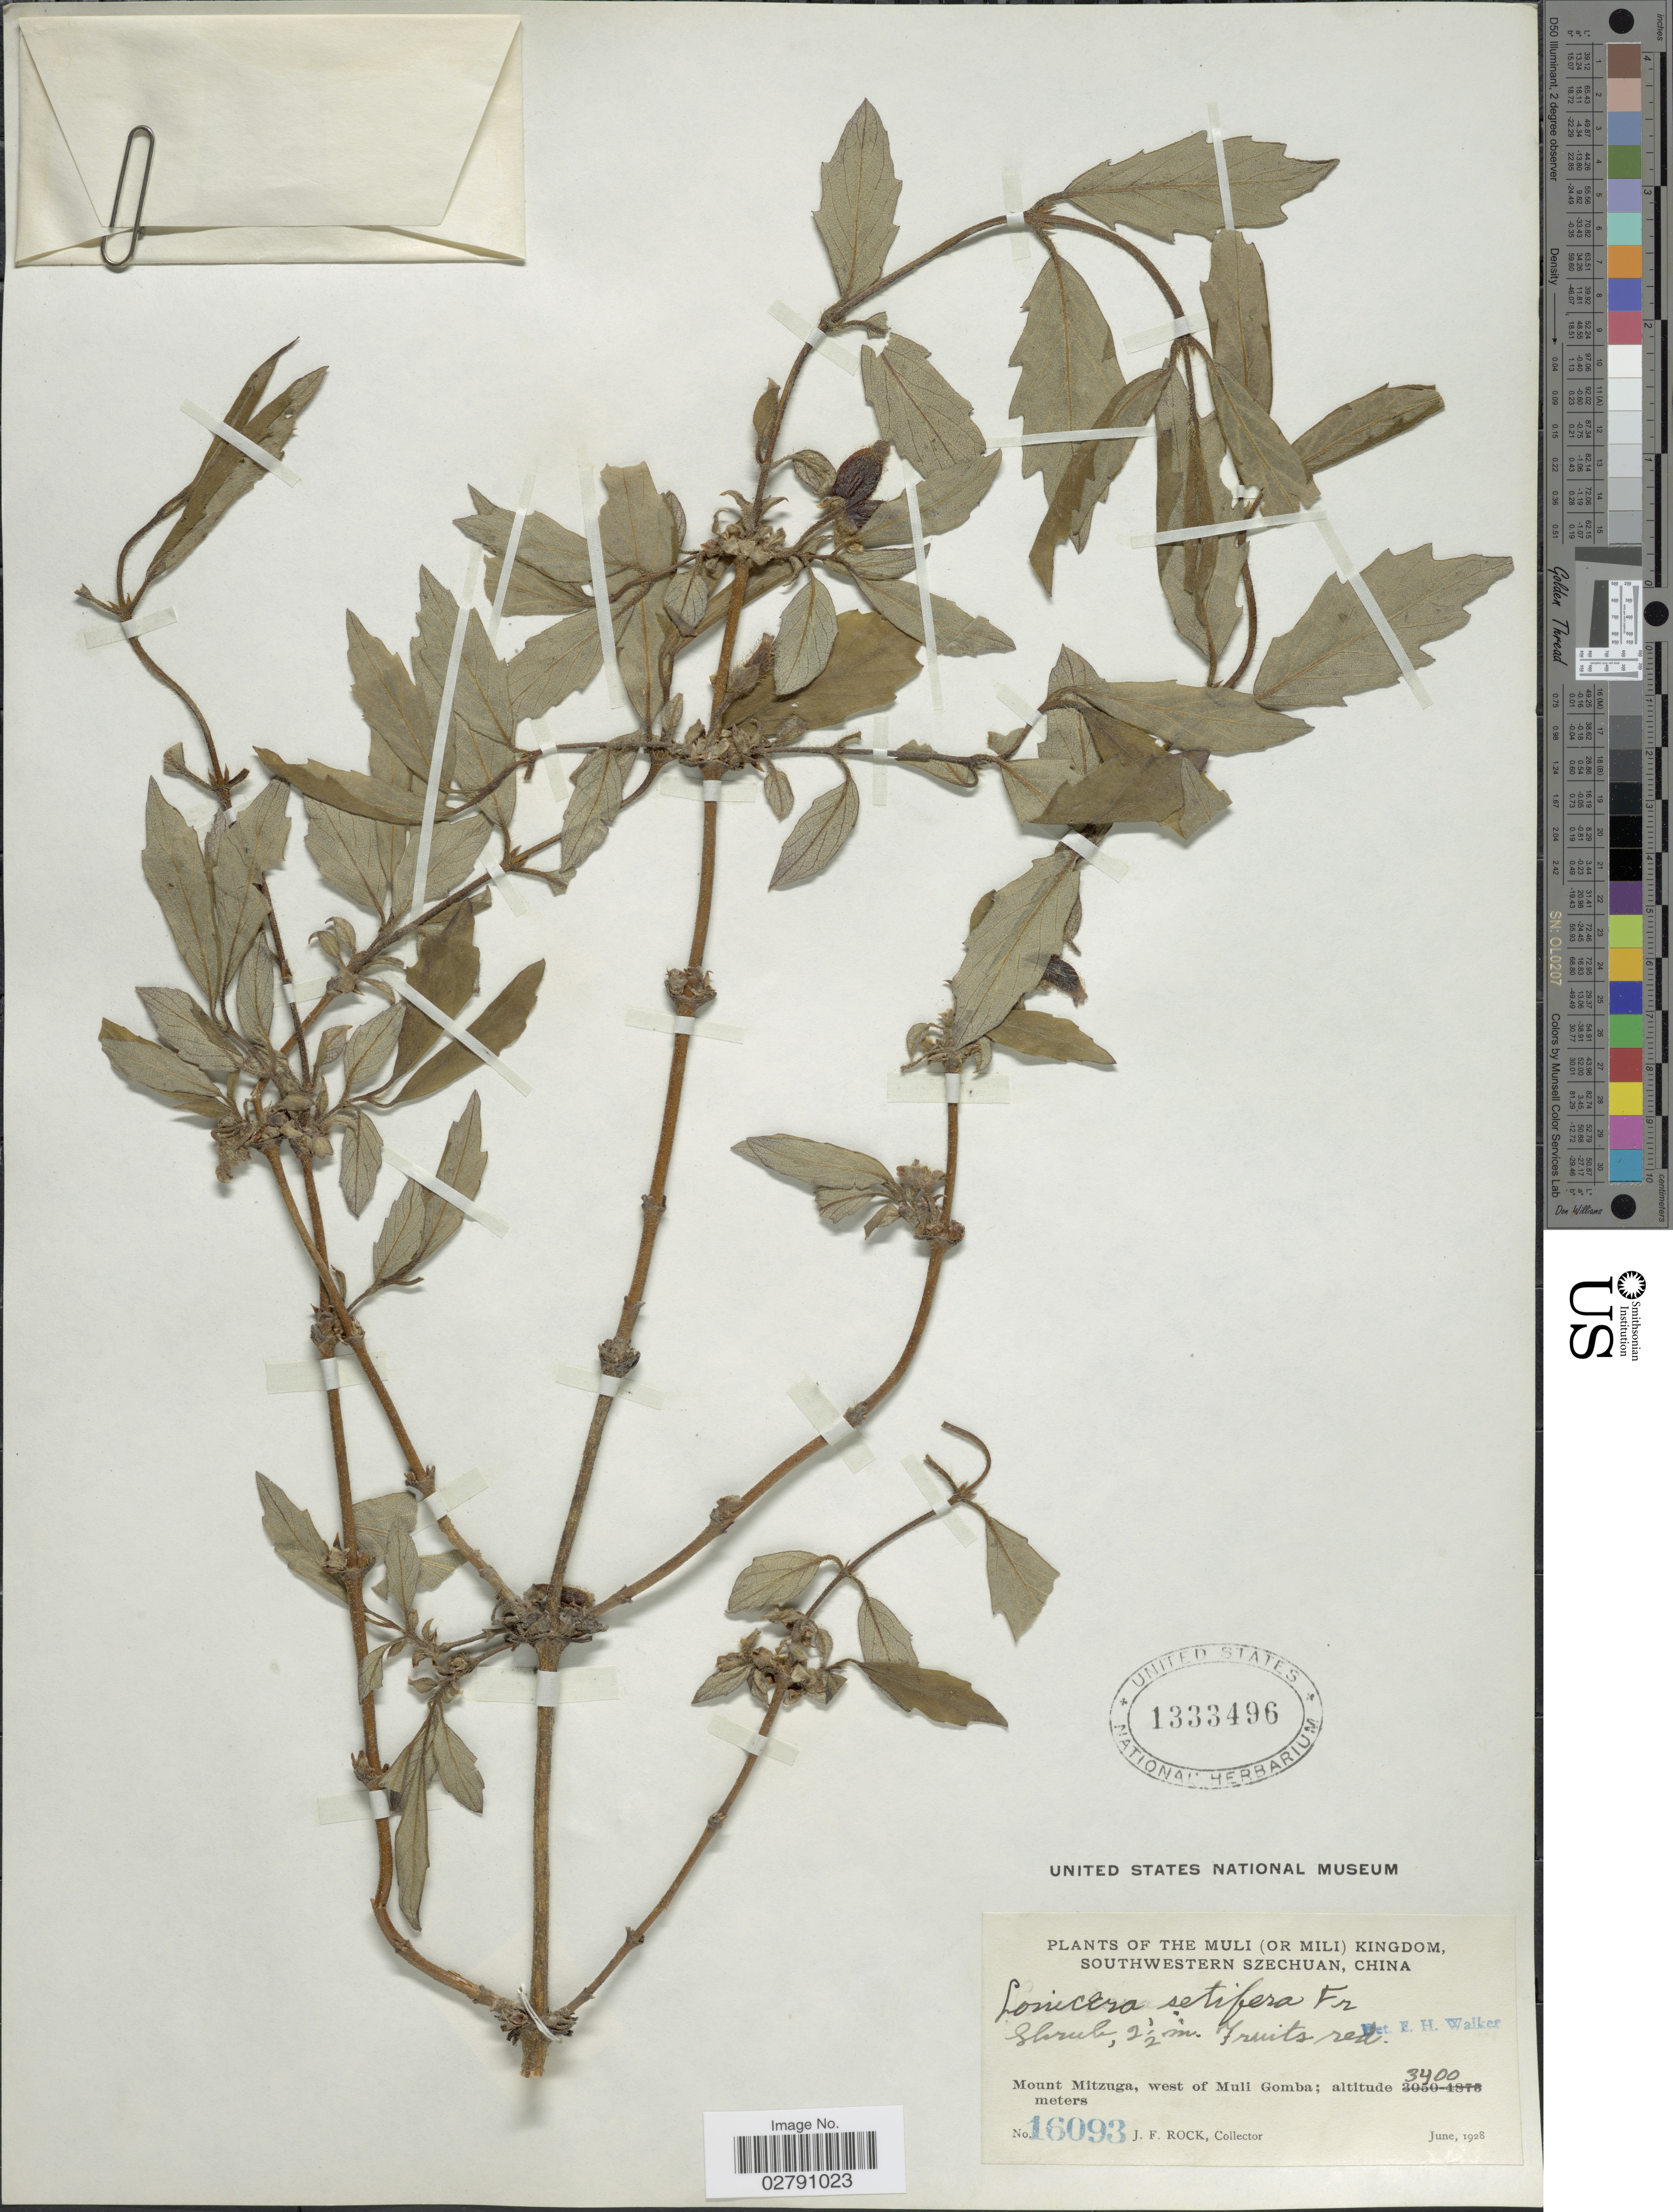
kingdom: Plantae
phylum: Tracheophyta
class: Magnoliopsida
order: Dipsacales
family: Caprifoliaceae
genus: Lonicera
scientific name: Lonicera setifera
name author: Franch.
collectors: J. Rock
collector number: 16093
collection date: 1928-06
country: China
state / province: Sichuan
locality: Muli (or Mili) Kingdom, Southwestern Szechuan. Mount Mitzuga, west of Muli Gomba.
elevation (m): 3400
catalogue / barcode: US 1333496